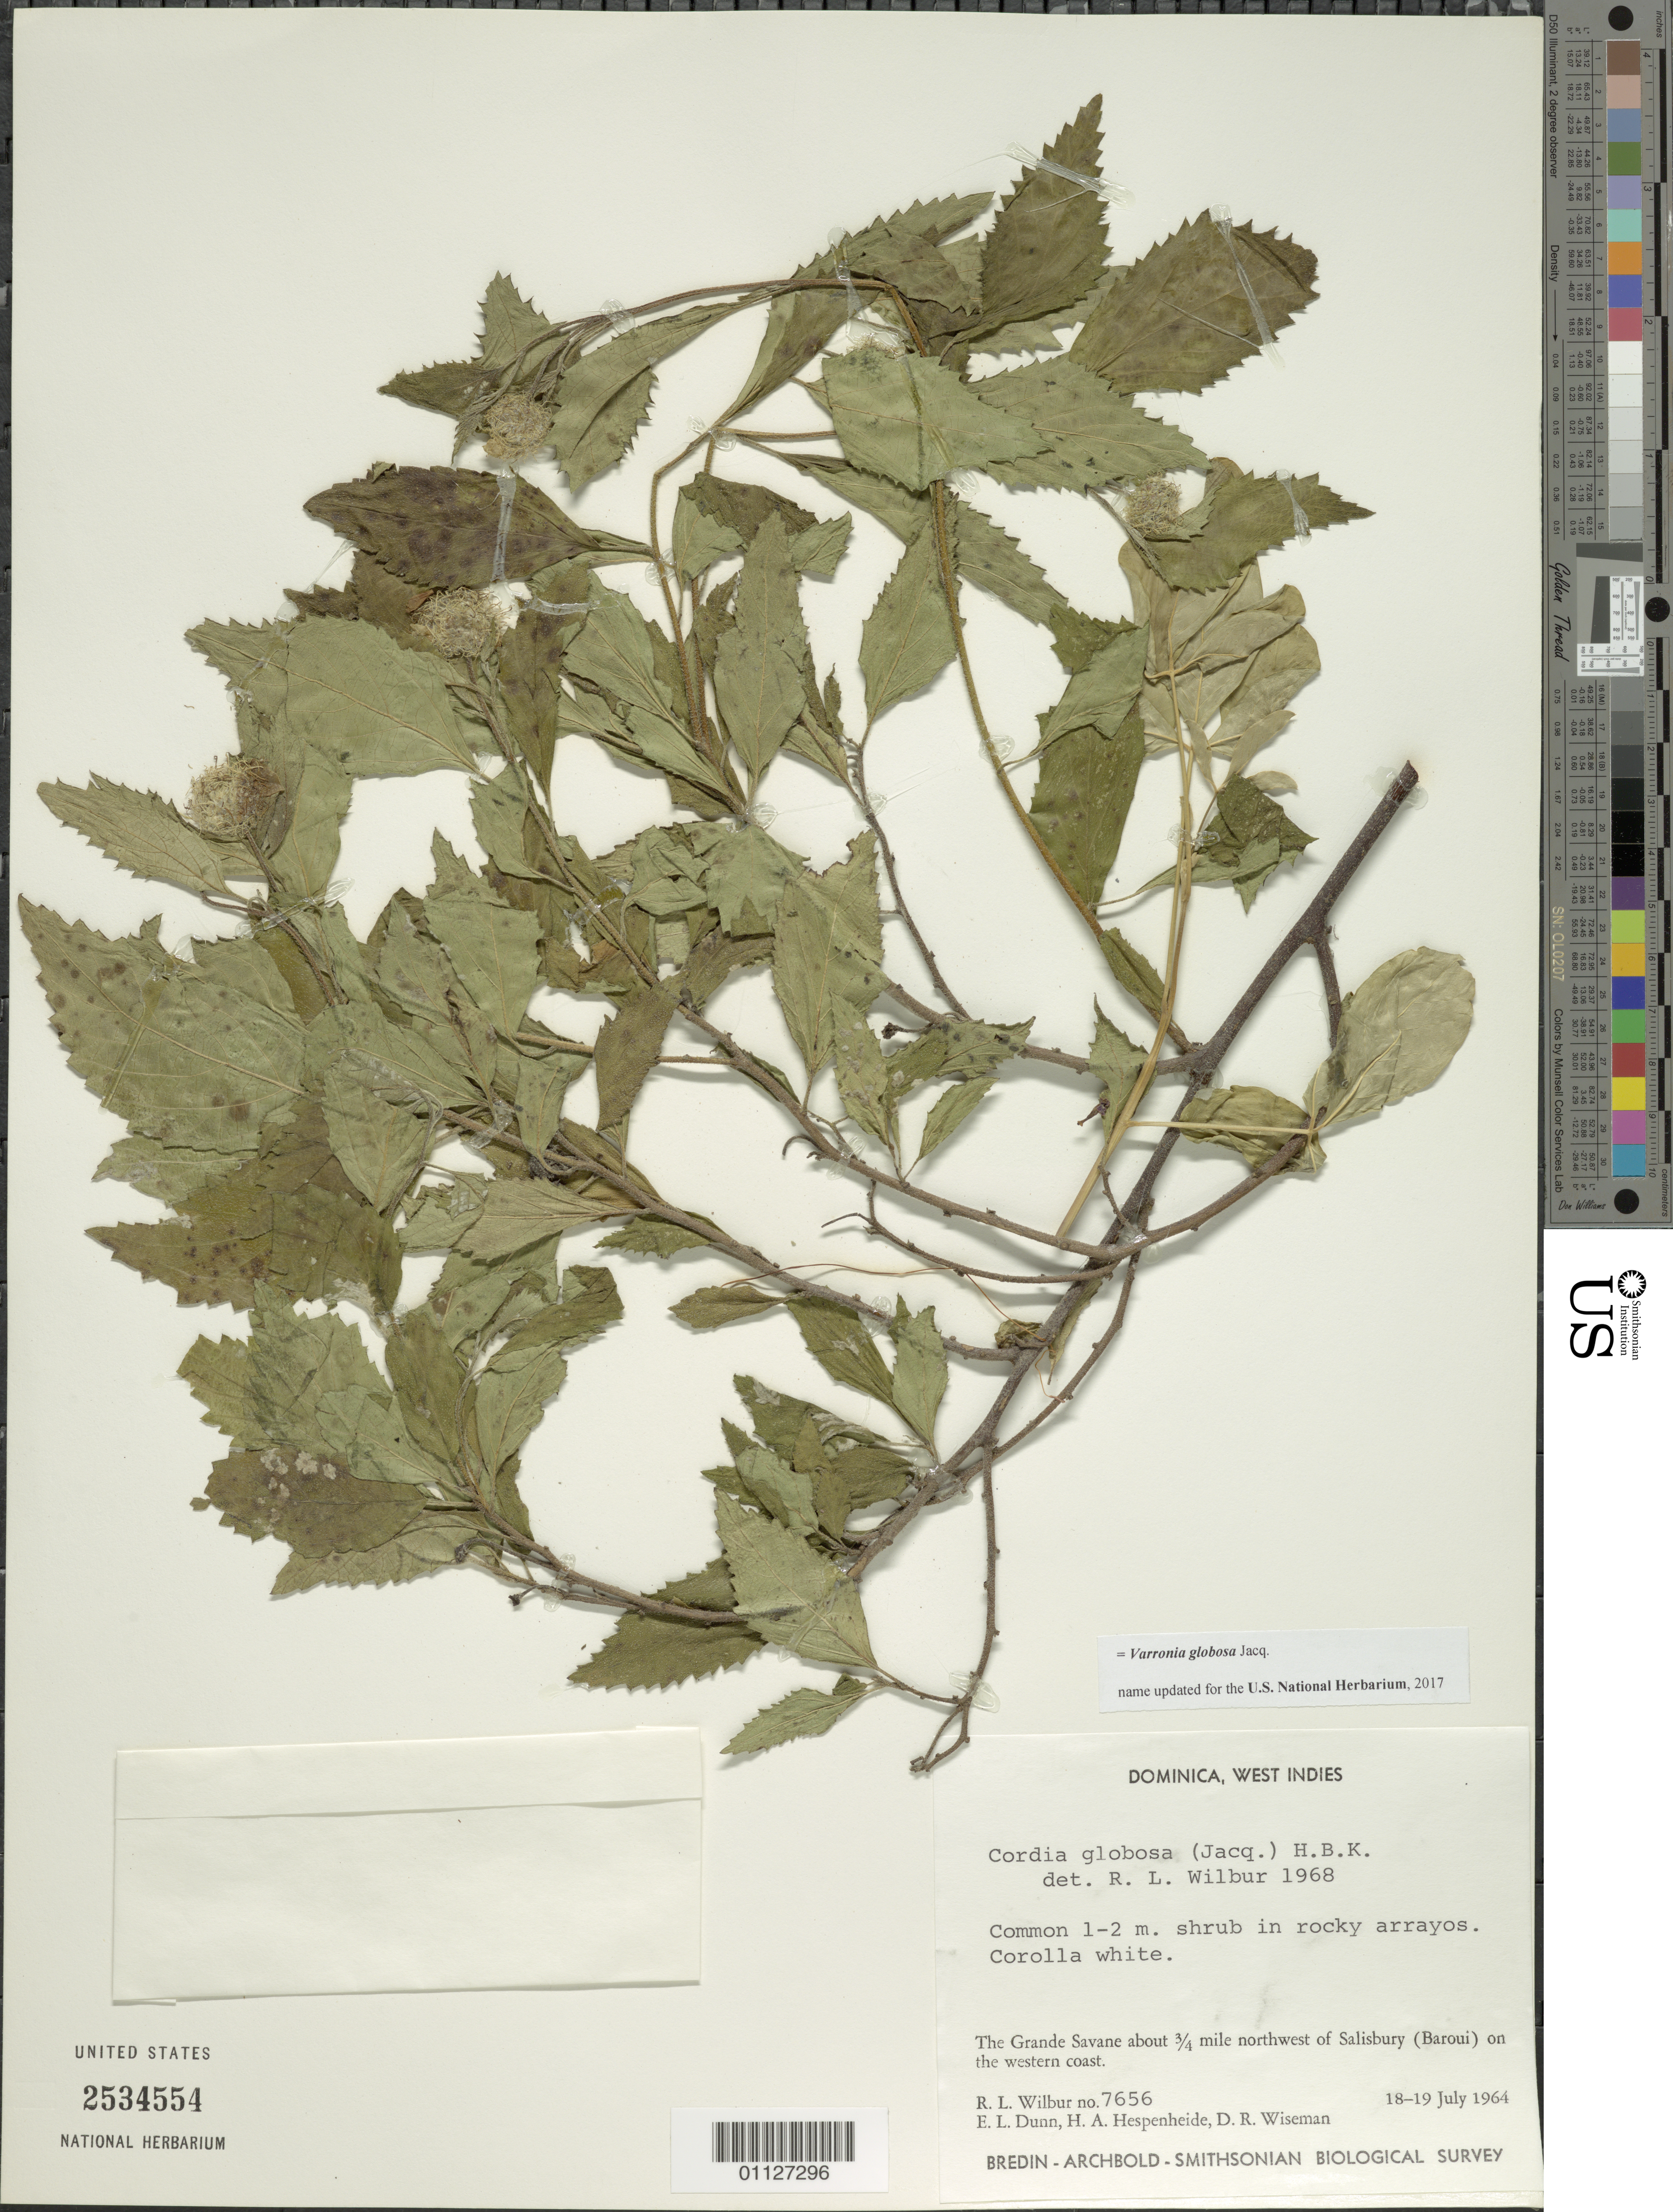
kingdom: Plantae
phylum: Tracheophyta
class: Magnoliopsida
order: Boraginales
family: Cordiaceae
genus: Varronia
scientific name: Varronia globosa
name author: Jacq.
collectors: R. L. Wilbur, E. Dunn, H. A. Hespenheide & D. R. Wiseman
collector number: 7656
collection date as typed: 18 Jul 1964 and 19 Jul 1964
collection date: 1964-07-18,1964-07-19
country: Dominica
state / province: St. Joseph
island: Dominica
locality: The Grande Savane about 0.75 mi NW of Salisbury (Baroui) on the W coast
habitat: in rocky arroyos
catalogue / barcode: US 2534554